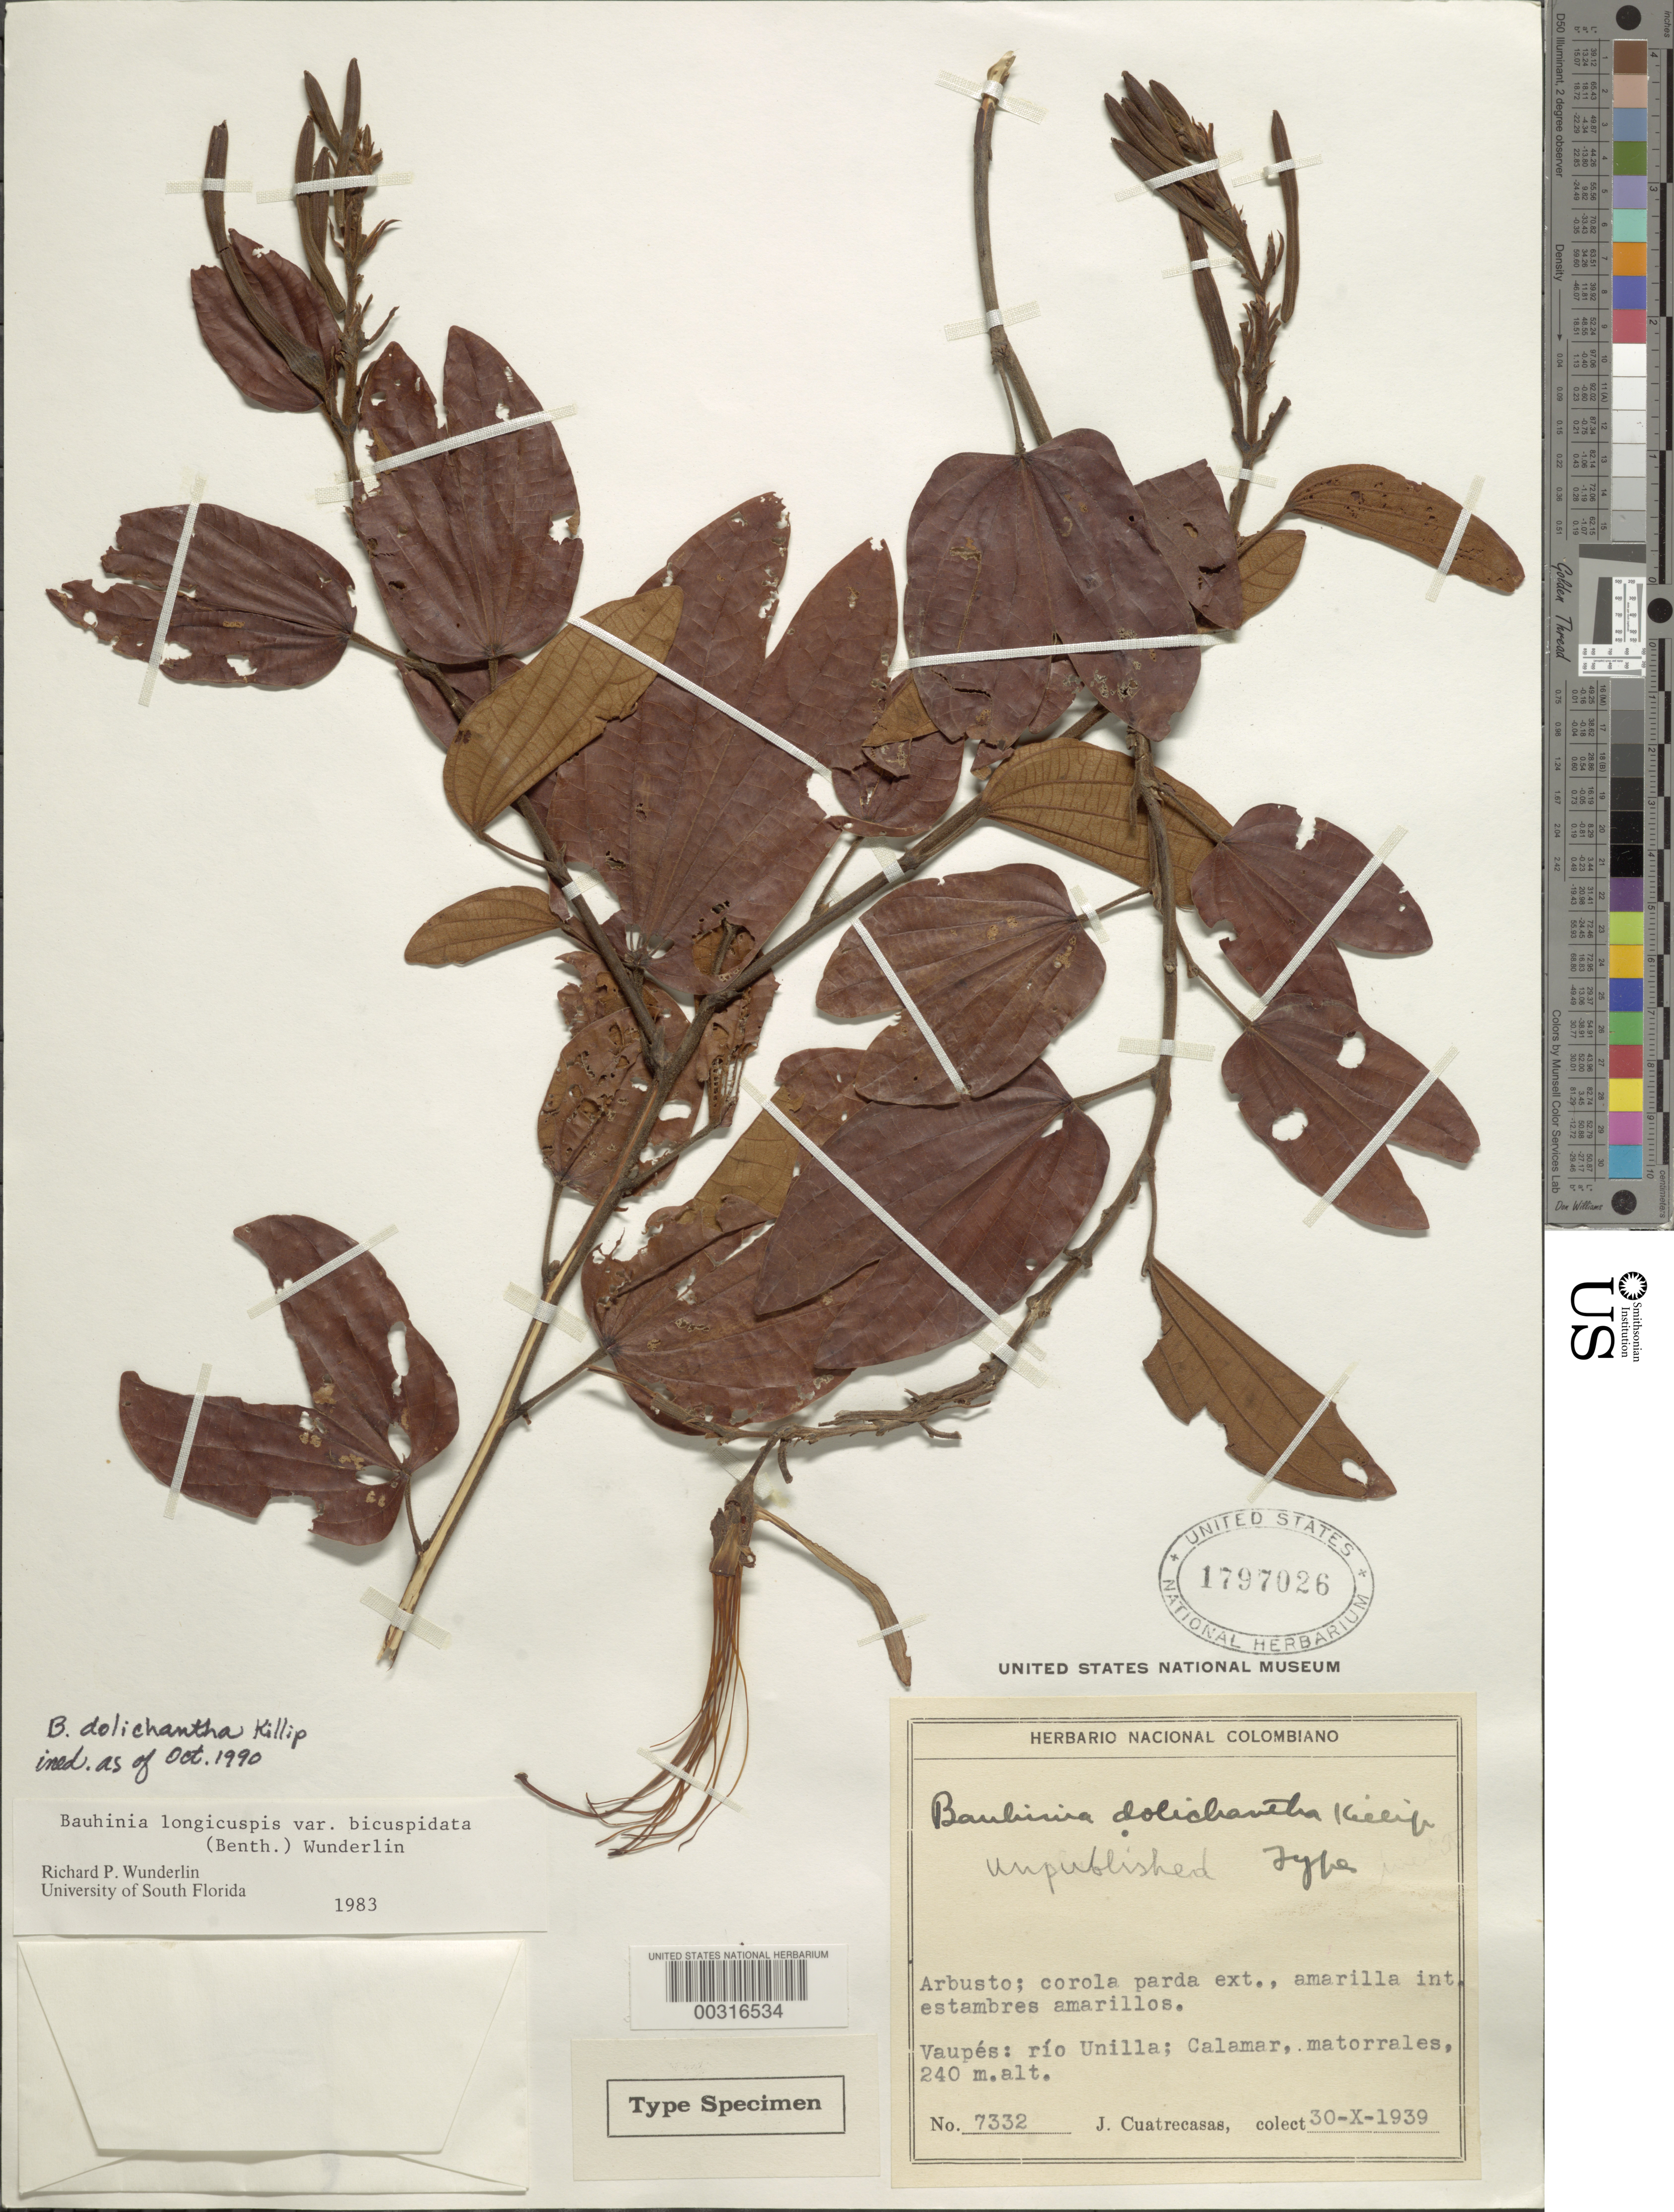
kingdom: Plantae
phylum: Tracheophyta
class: Magnoliopsida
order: Fabales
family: Fabaceae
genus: Bauhinia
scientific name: Bauhinia longicuspis var. bicuspidata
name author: (Benth.) Wunderlin ex G.P. Lewis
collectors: J. Cuatrecasas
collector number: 7332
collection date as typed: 30 Oct 1939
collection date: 1939-10-30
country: Colombia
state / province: Vaupés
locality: Rio Unilla, Calamar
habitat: Thickets, undergrowth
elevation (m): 240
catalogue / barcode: US 1797026